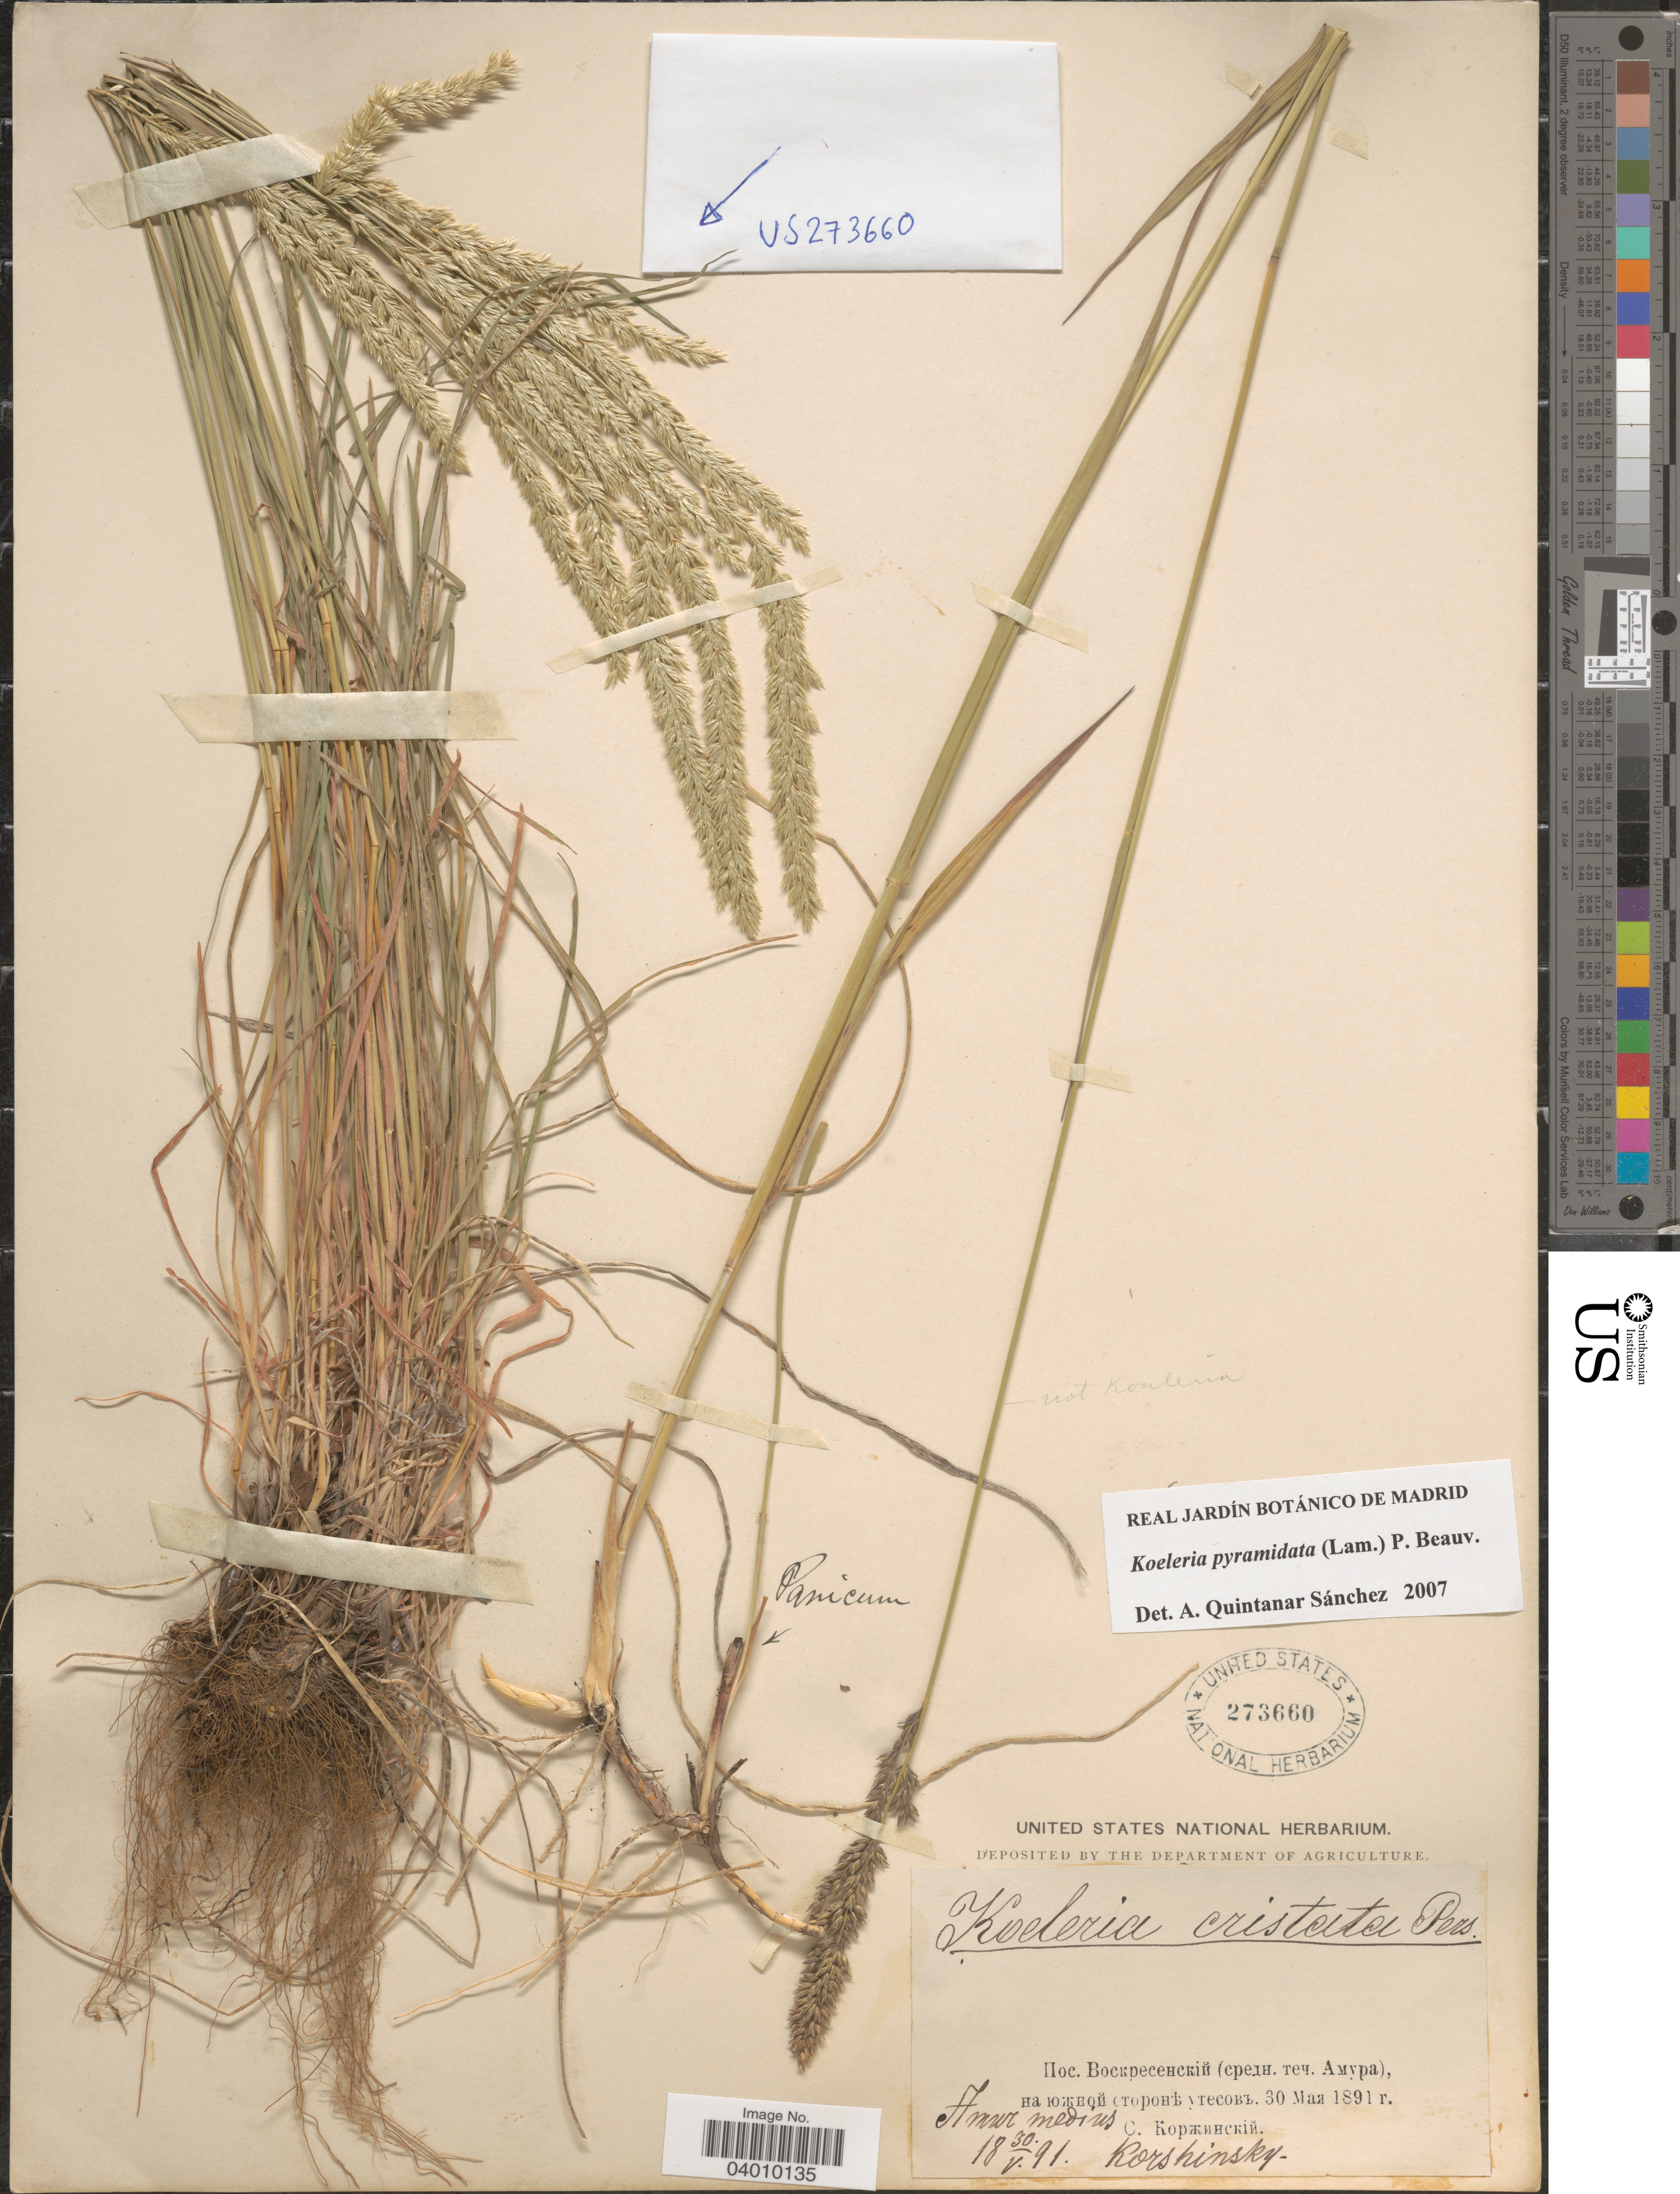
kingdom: Plantae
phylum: Tracheophyta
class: Liliopsida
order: Poales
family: Poaceae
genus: Koeleria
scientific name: Koeleria pyramidata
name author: (Lam.) P. Beauv.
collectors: Korshinsky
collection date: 1891-05-30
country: Russian Federation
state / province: Amur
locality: Amur medius.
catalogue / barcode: US 273660